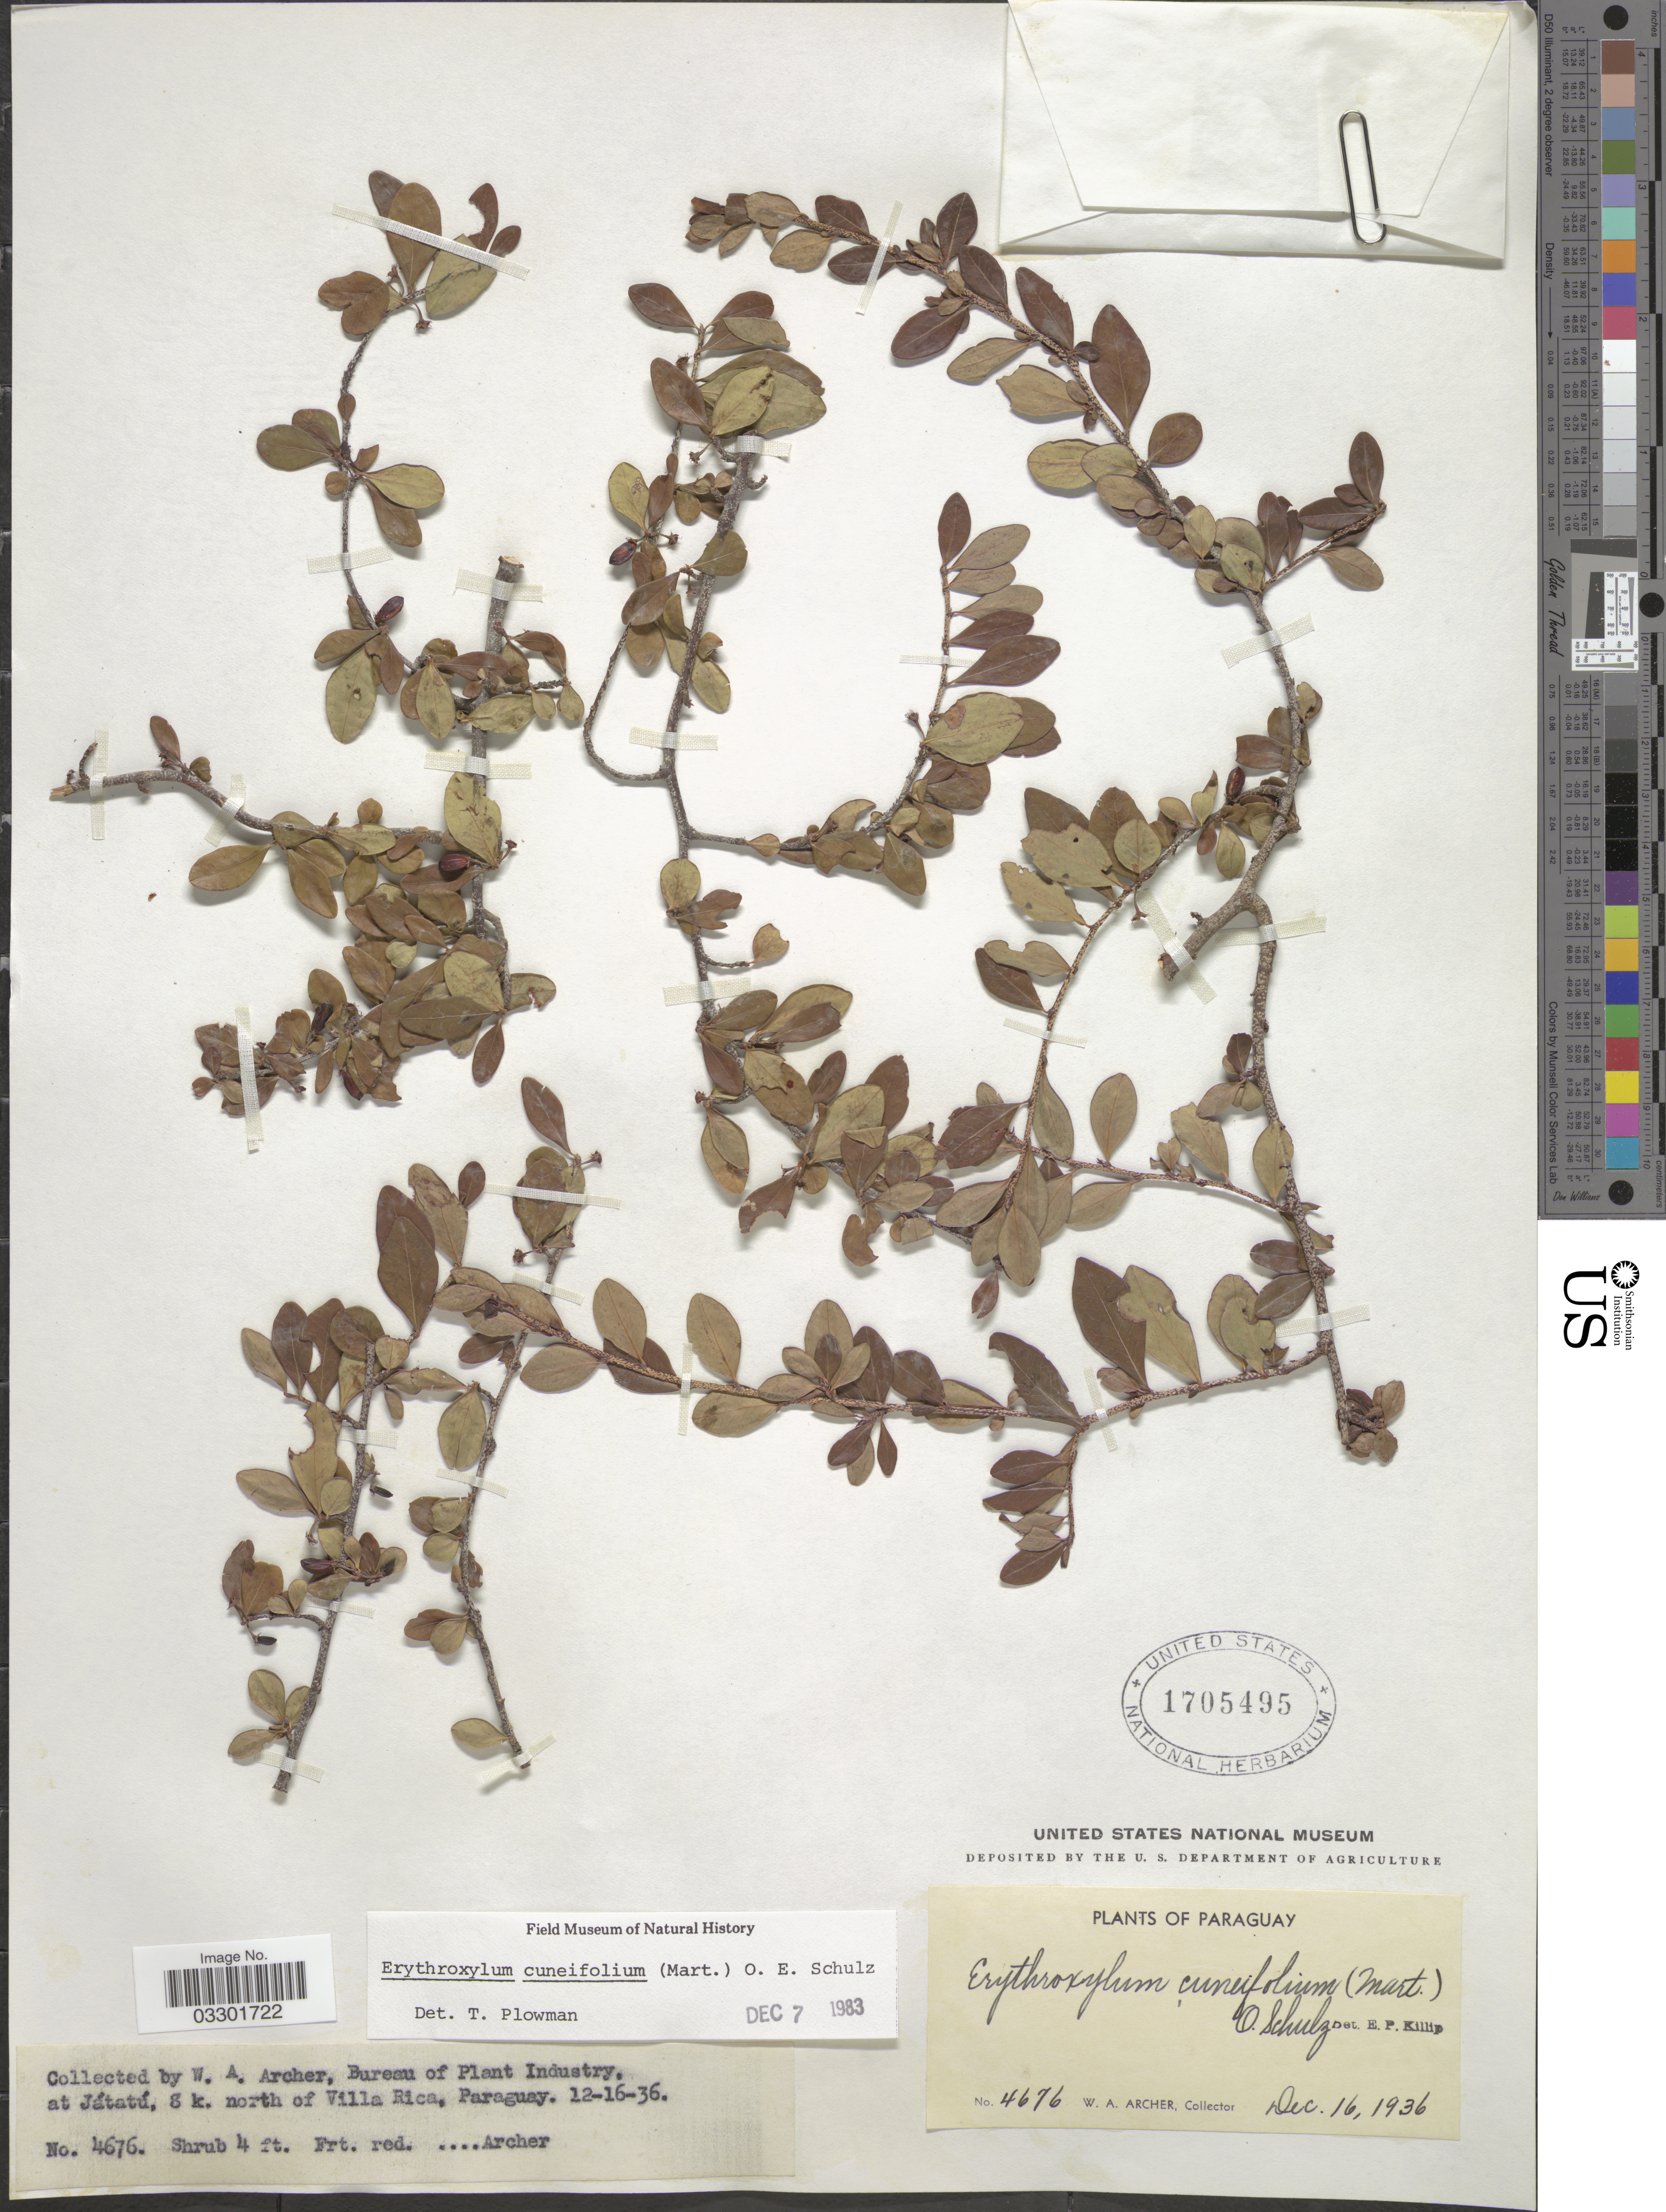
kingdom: Plantae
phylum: Tracheophyta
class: Magnoliopsida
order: Malpighiales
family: Erythroxylaceae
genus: Erythroxylum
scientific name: Erythroxylum cuneifolium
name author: (Mart.) O.E. Schulz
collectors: W. Archer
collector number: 4676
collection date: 1936-12-16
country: Paraguay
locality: At Játatú, 8 k. north of Villa Rica.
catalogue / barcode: US 1705495